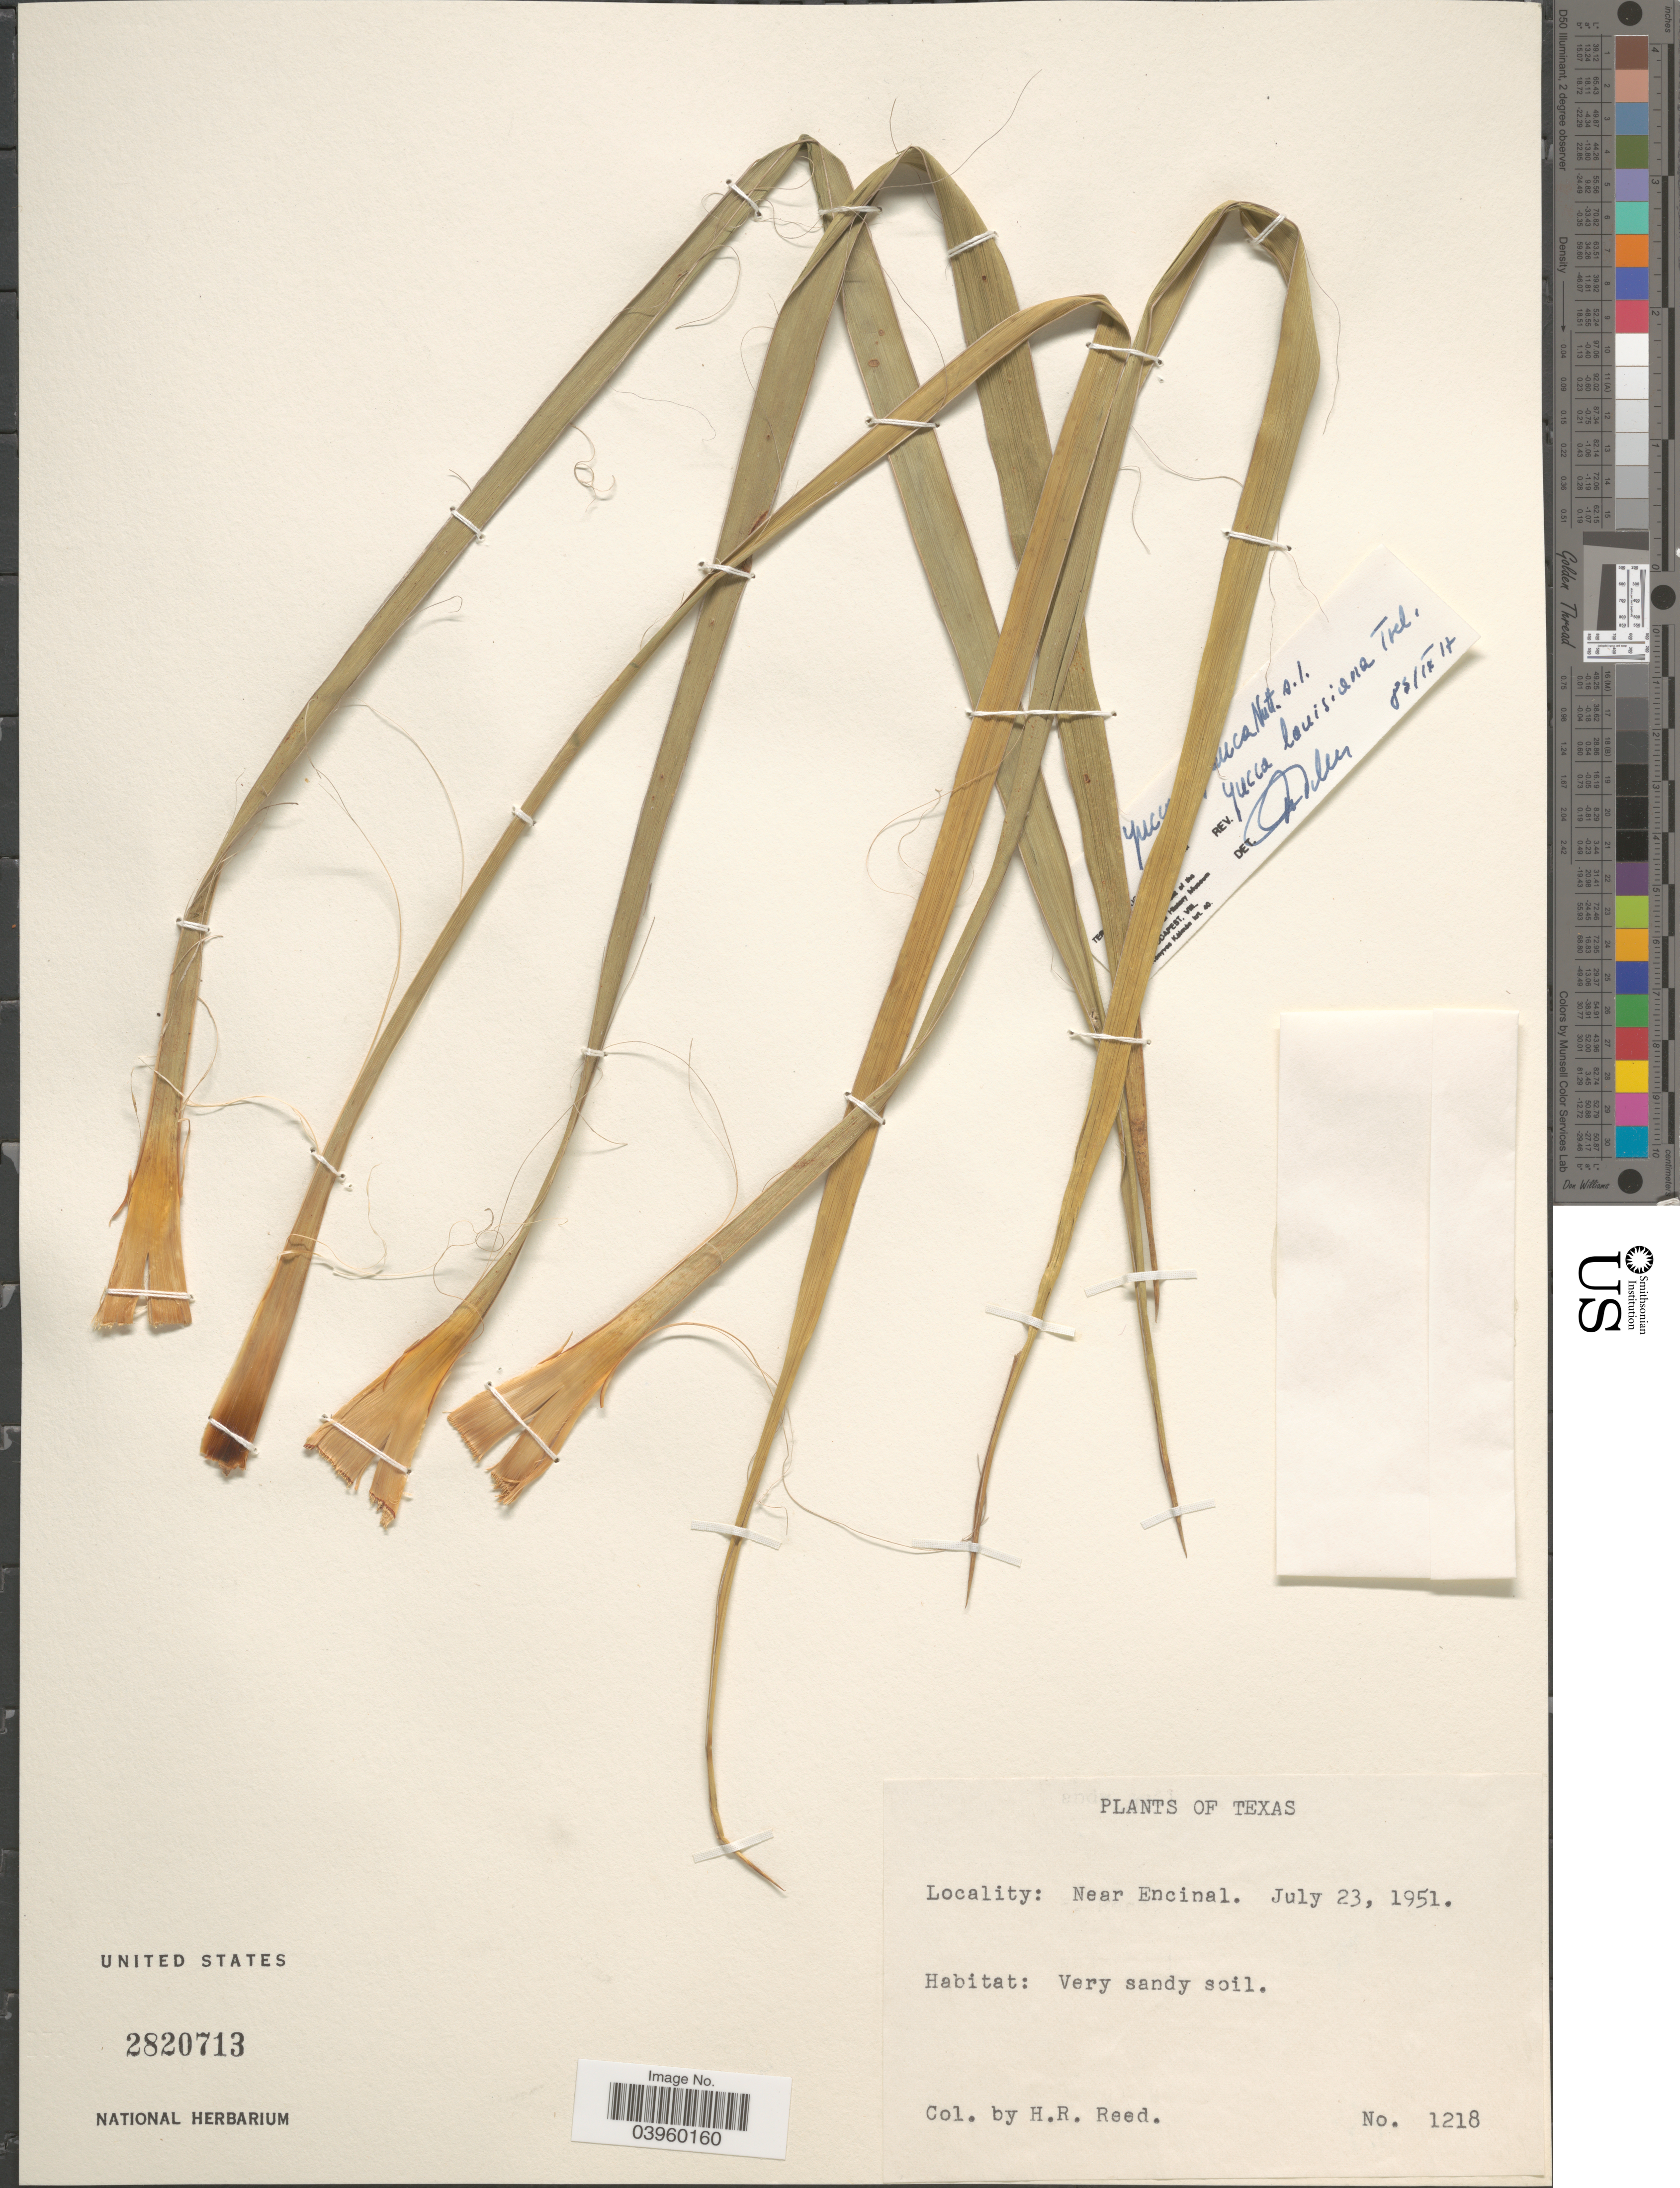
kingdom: Plantae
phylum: Tracheophyta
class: Liliopsida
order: Asparagales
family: Asparagaceae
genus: Yucca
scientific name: Yucca sp.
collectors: H. Reed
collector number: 1218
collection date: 1951-07-23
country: United States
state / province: Texas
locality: Near Encinal.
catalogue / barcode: US 2820713